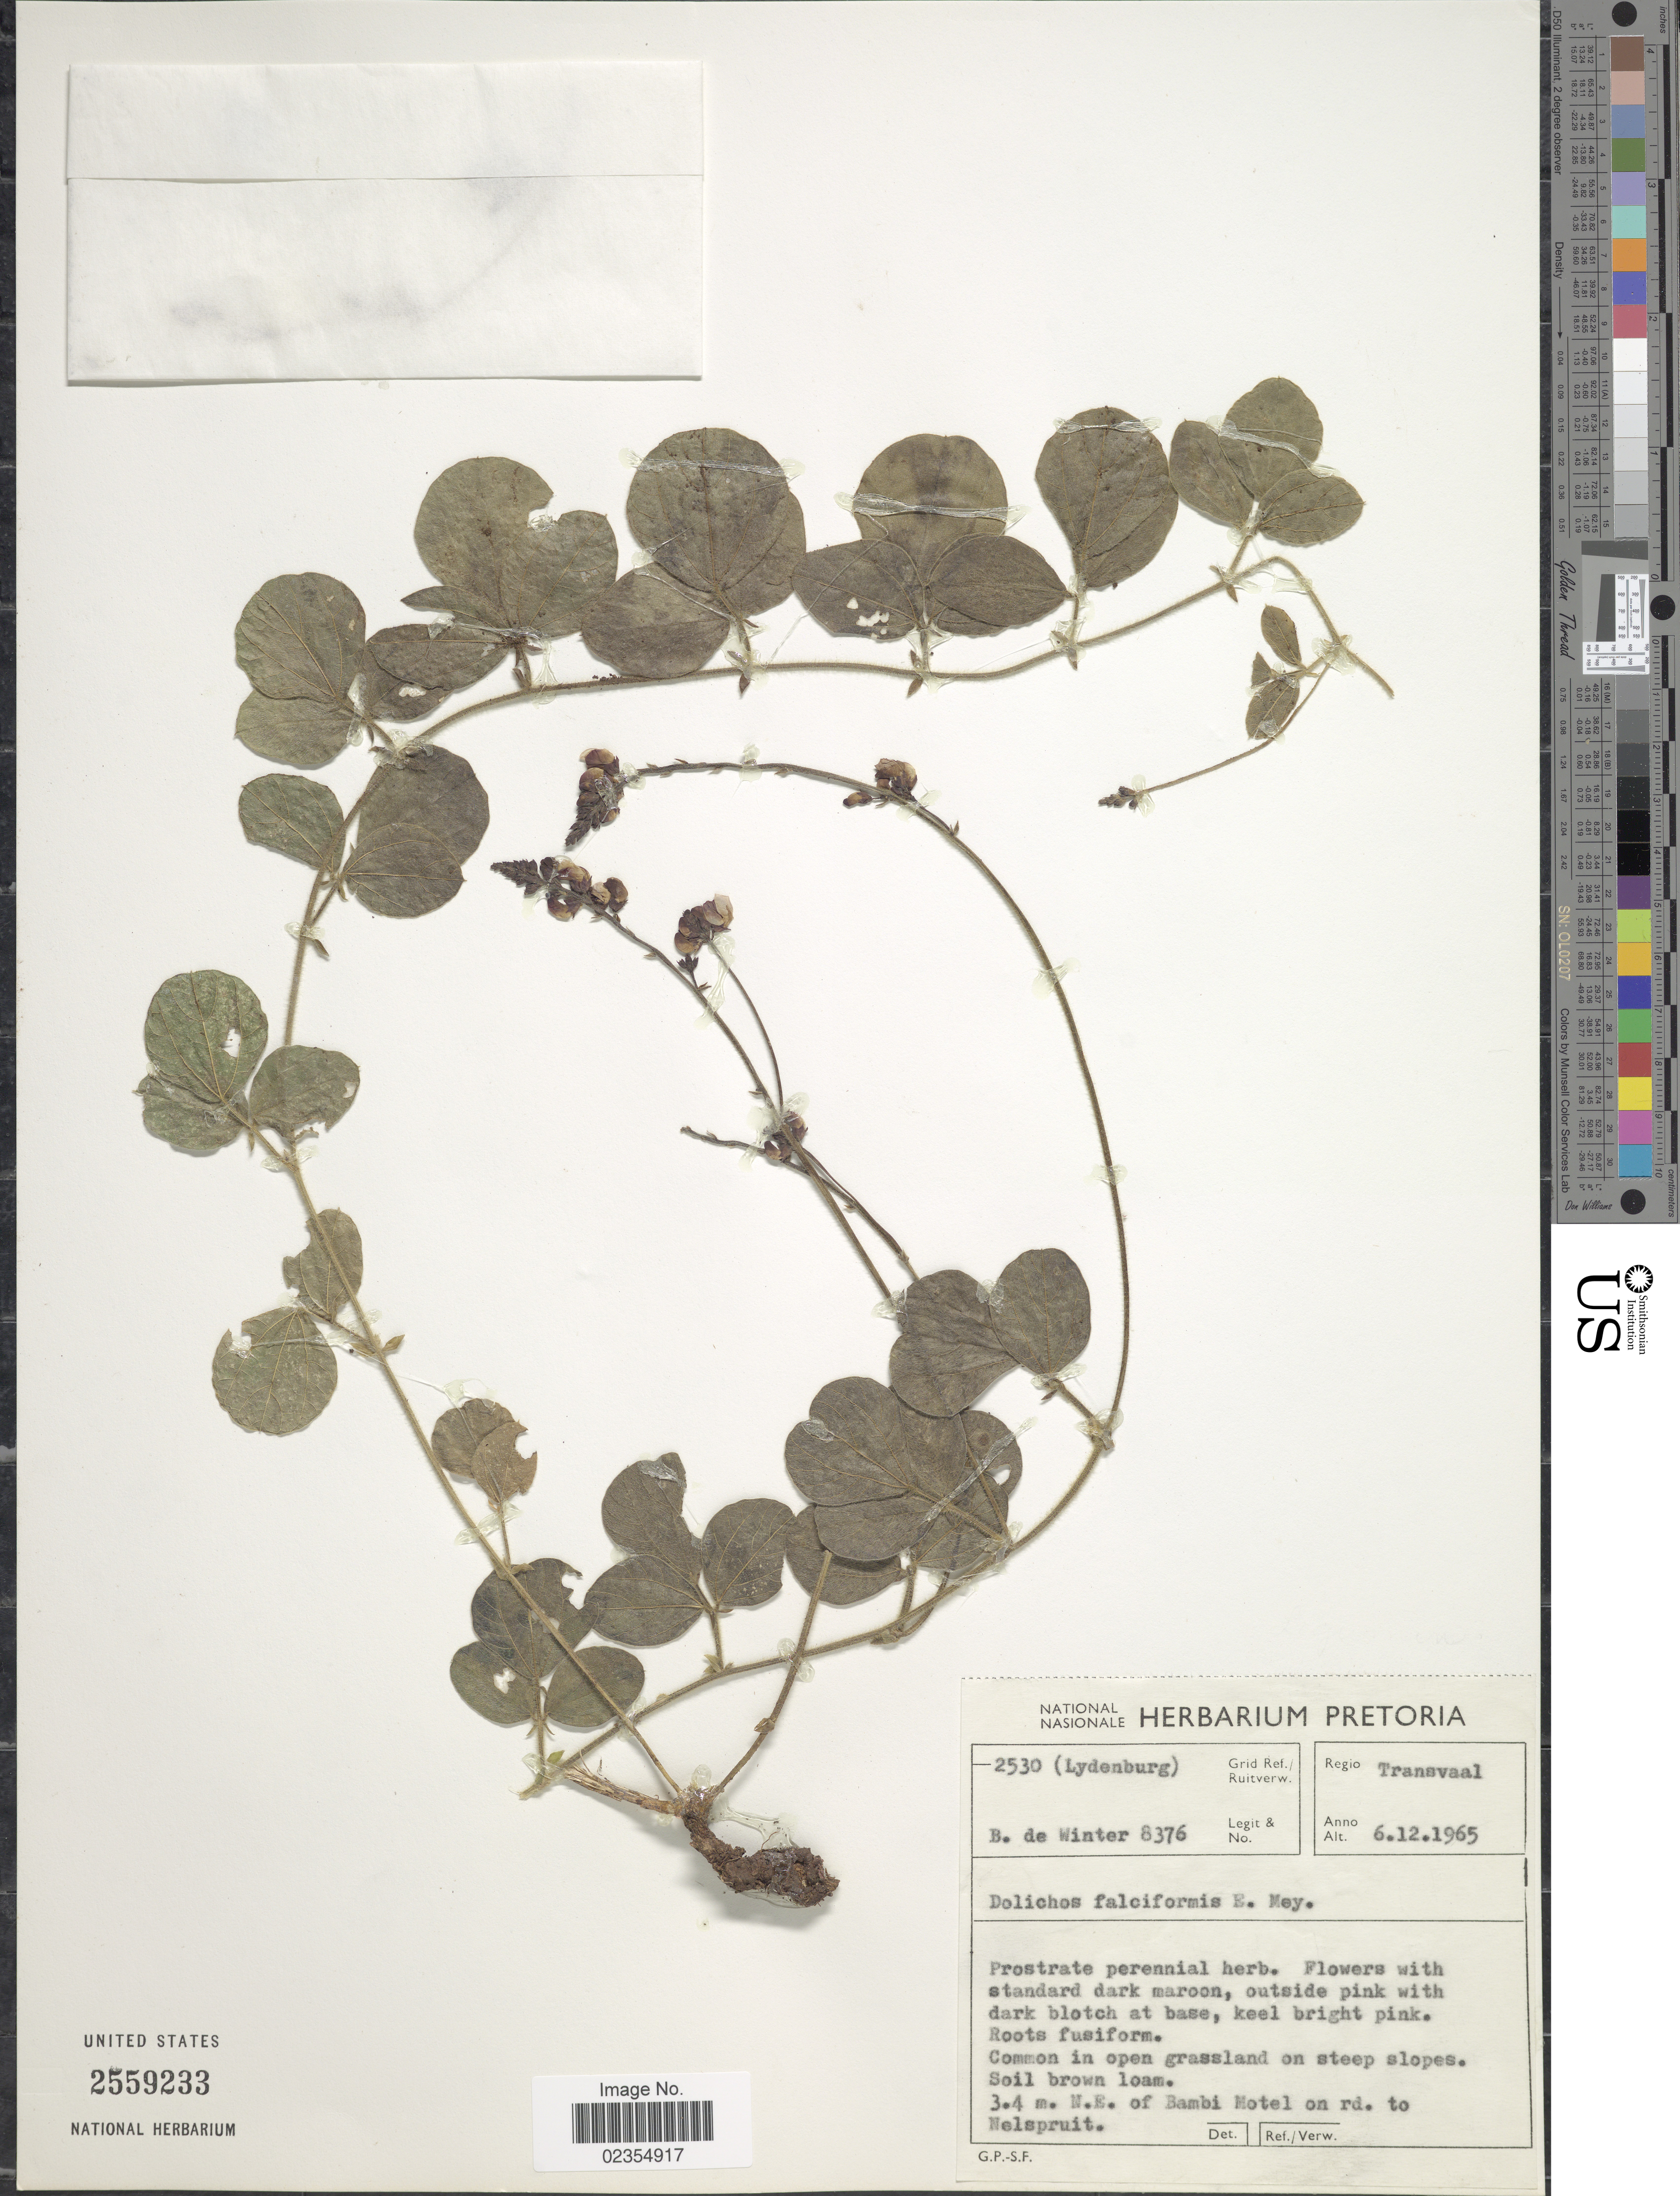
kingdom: Plantae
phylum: Tracheophyta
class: Magnoliopsida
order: Fabales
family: Fabaceae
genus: Dolichos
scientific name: Dolichos falciformis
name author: E. Mey.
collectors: B. de Winter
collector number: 8376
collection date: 1965-12-06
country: South Africa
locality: Regio Transvaal, in open grassland on steep slopes, 3.4 m. N.E. of Bami Motel on rd. to Nelspruit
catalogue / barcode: US 2559233